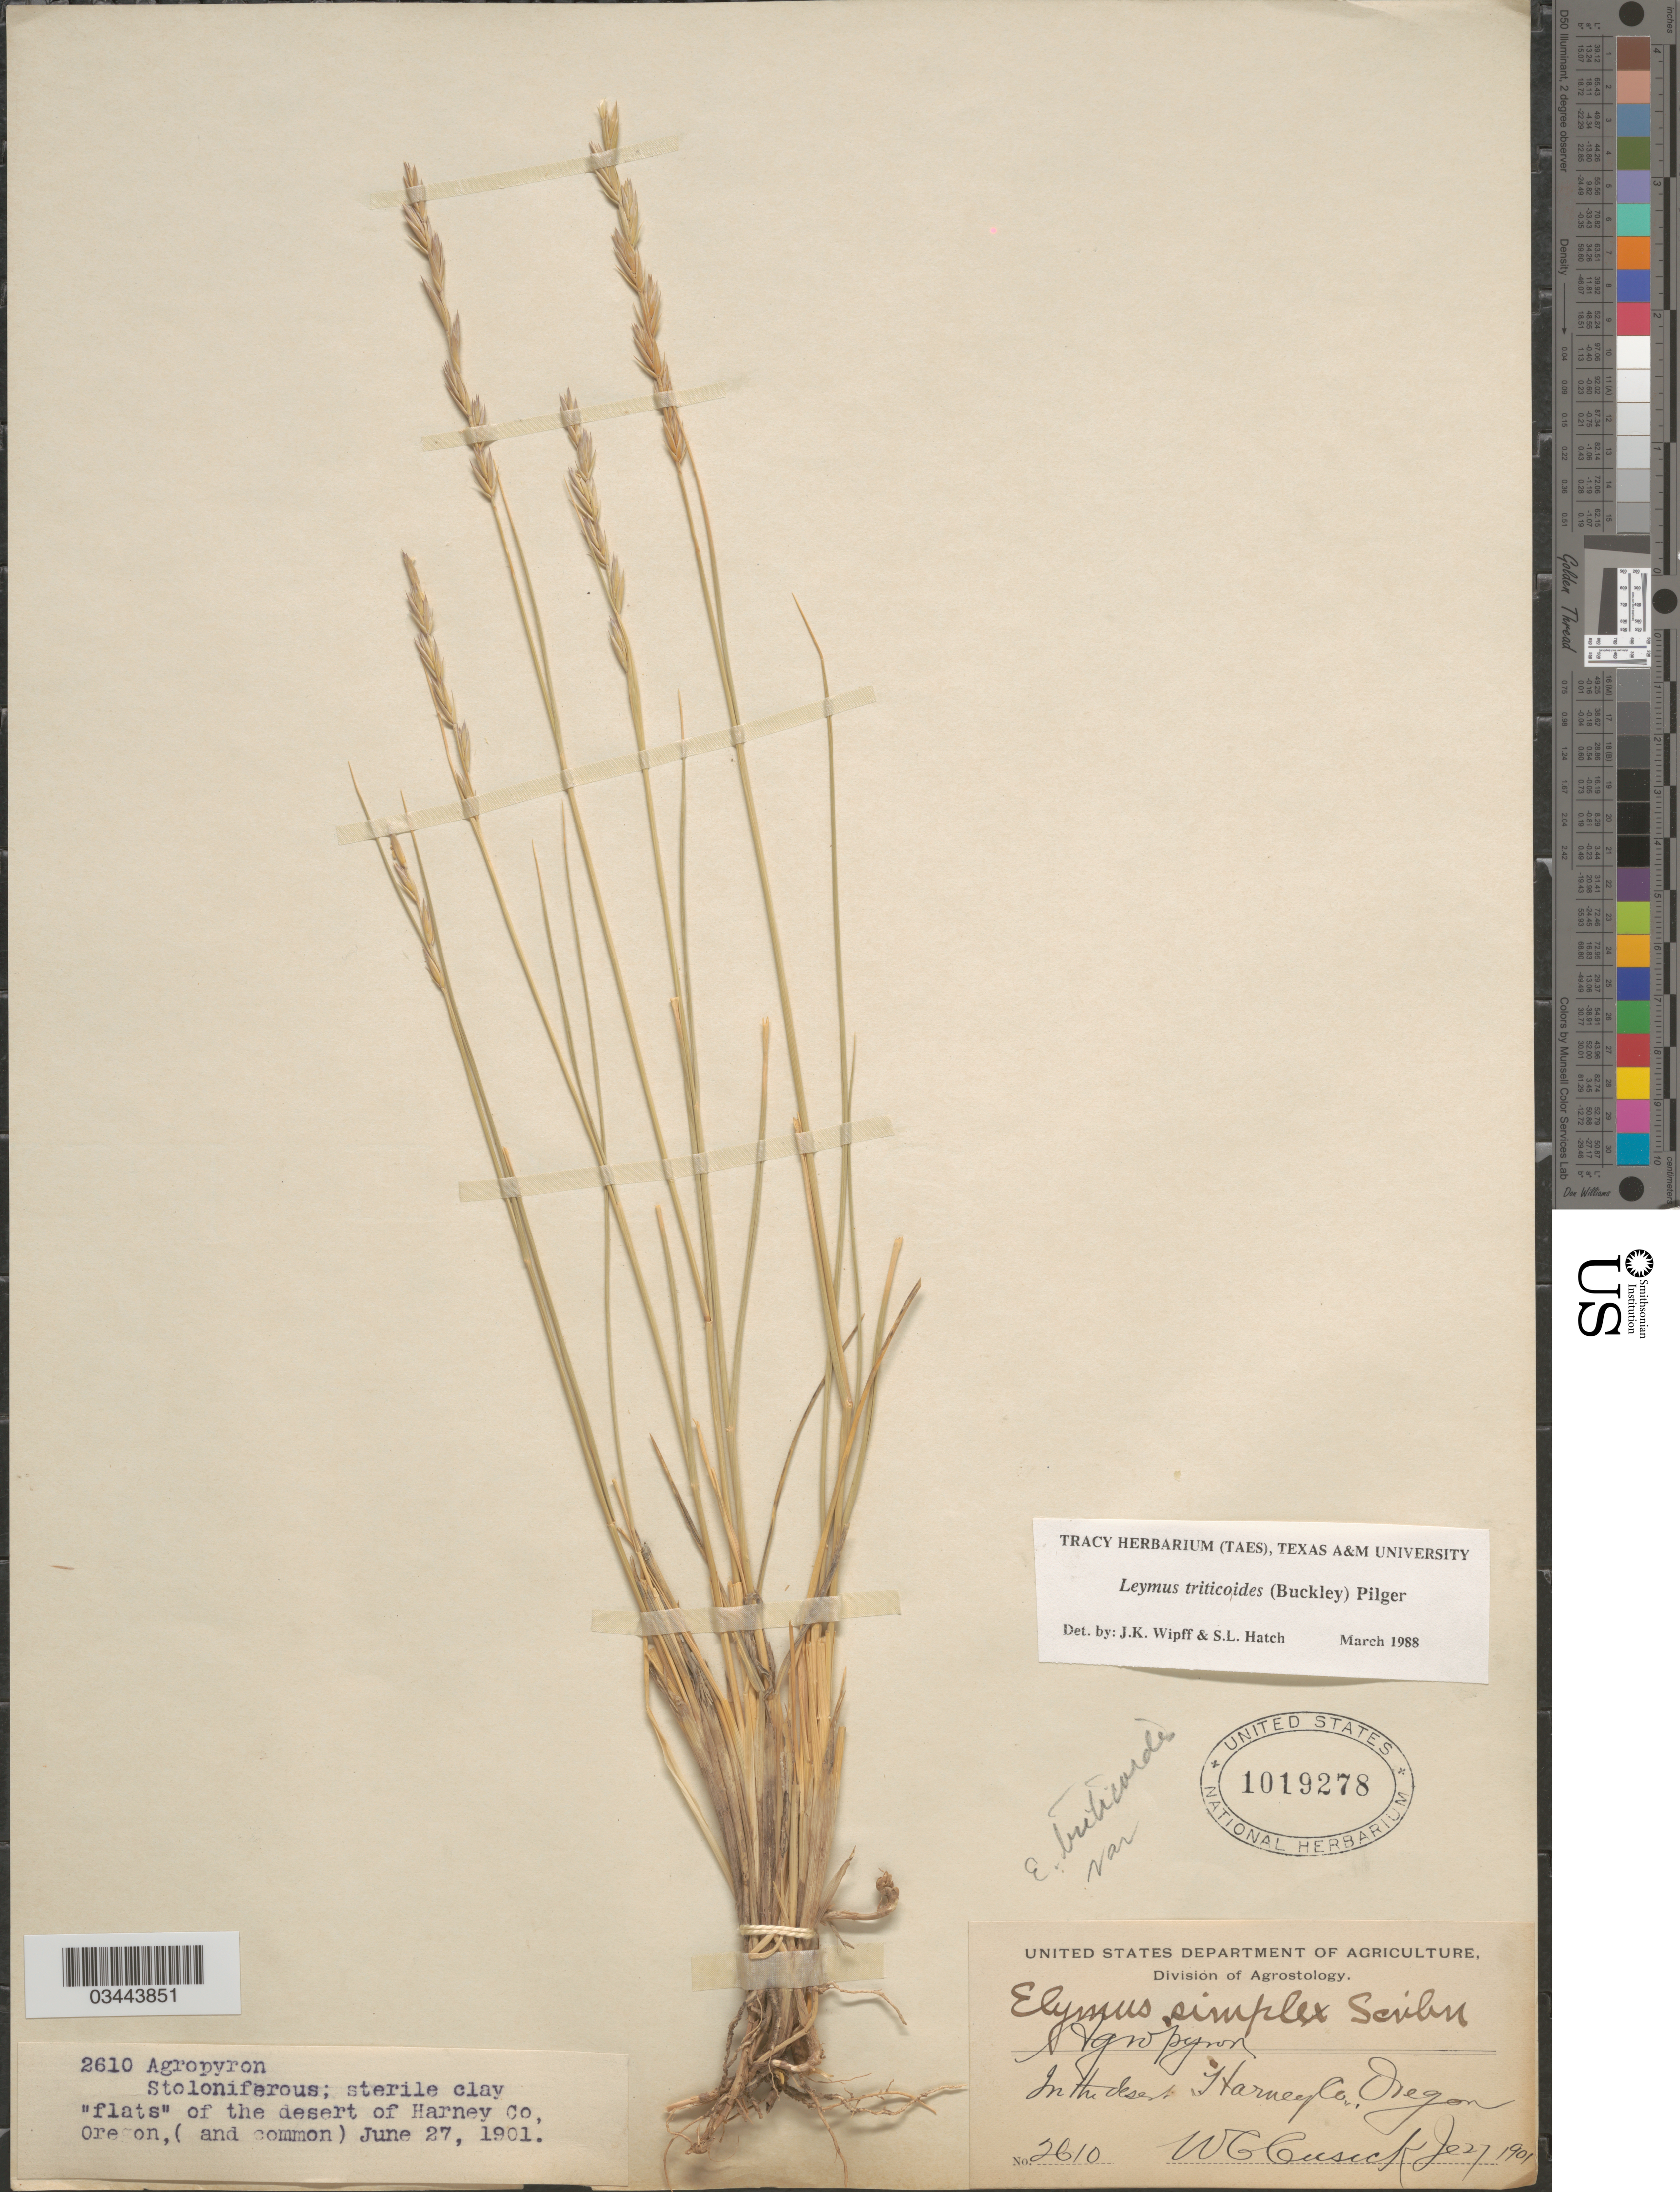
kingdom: Plantae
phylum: Tracheophyta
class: Liliopsida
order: Poales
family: Poaceae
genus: Leymus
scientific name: Leymus triticoides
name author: (Buckley) Pilg.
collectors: W. C. Cusick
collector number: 2610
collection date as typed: Je 27 1901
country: United States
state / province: Oregon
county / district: Harney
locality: In the desert Harney Co.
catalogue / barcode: US 1019278